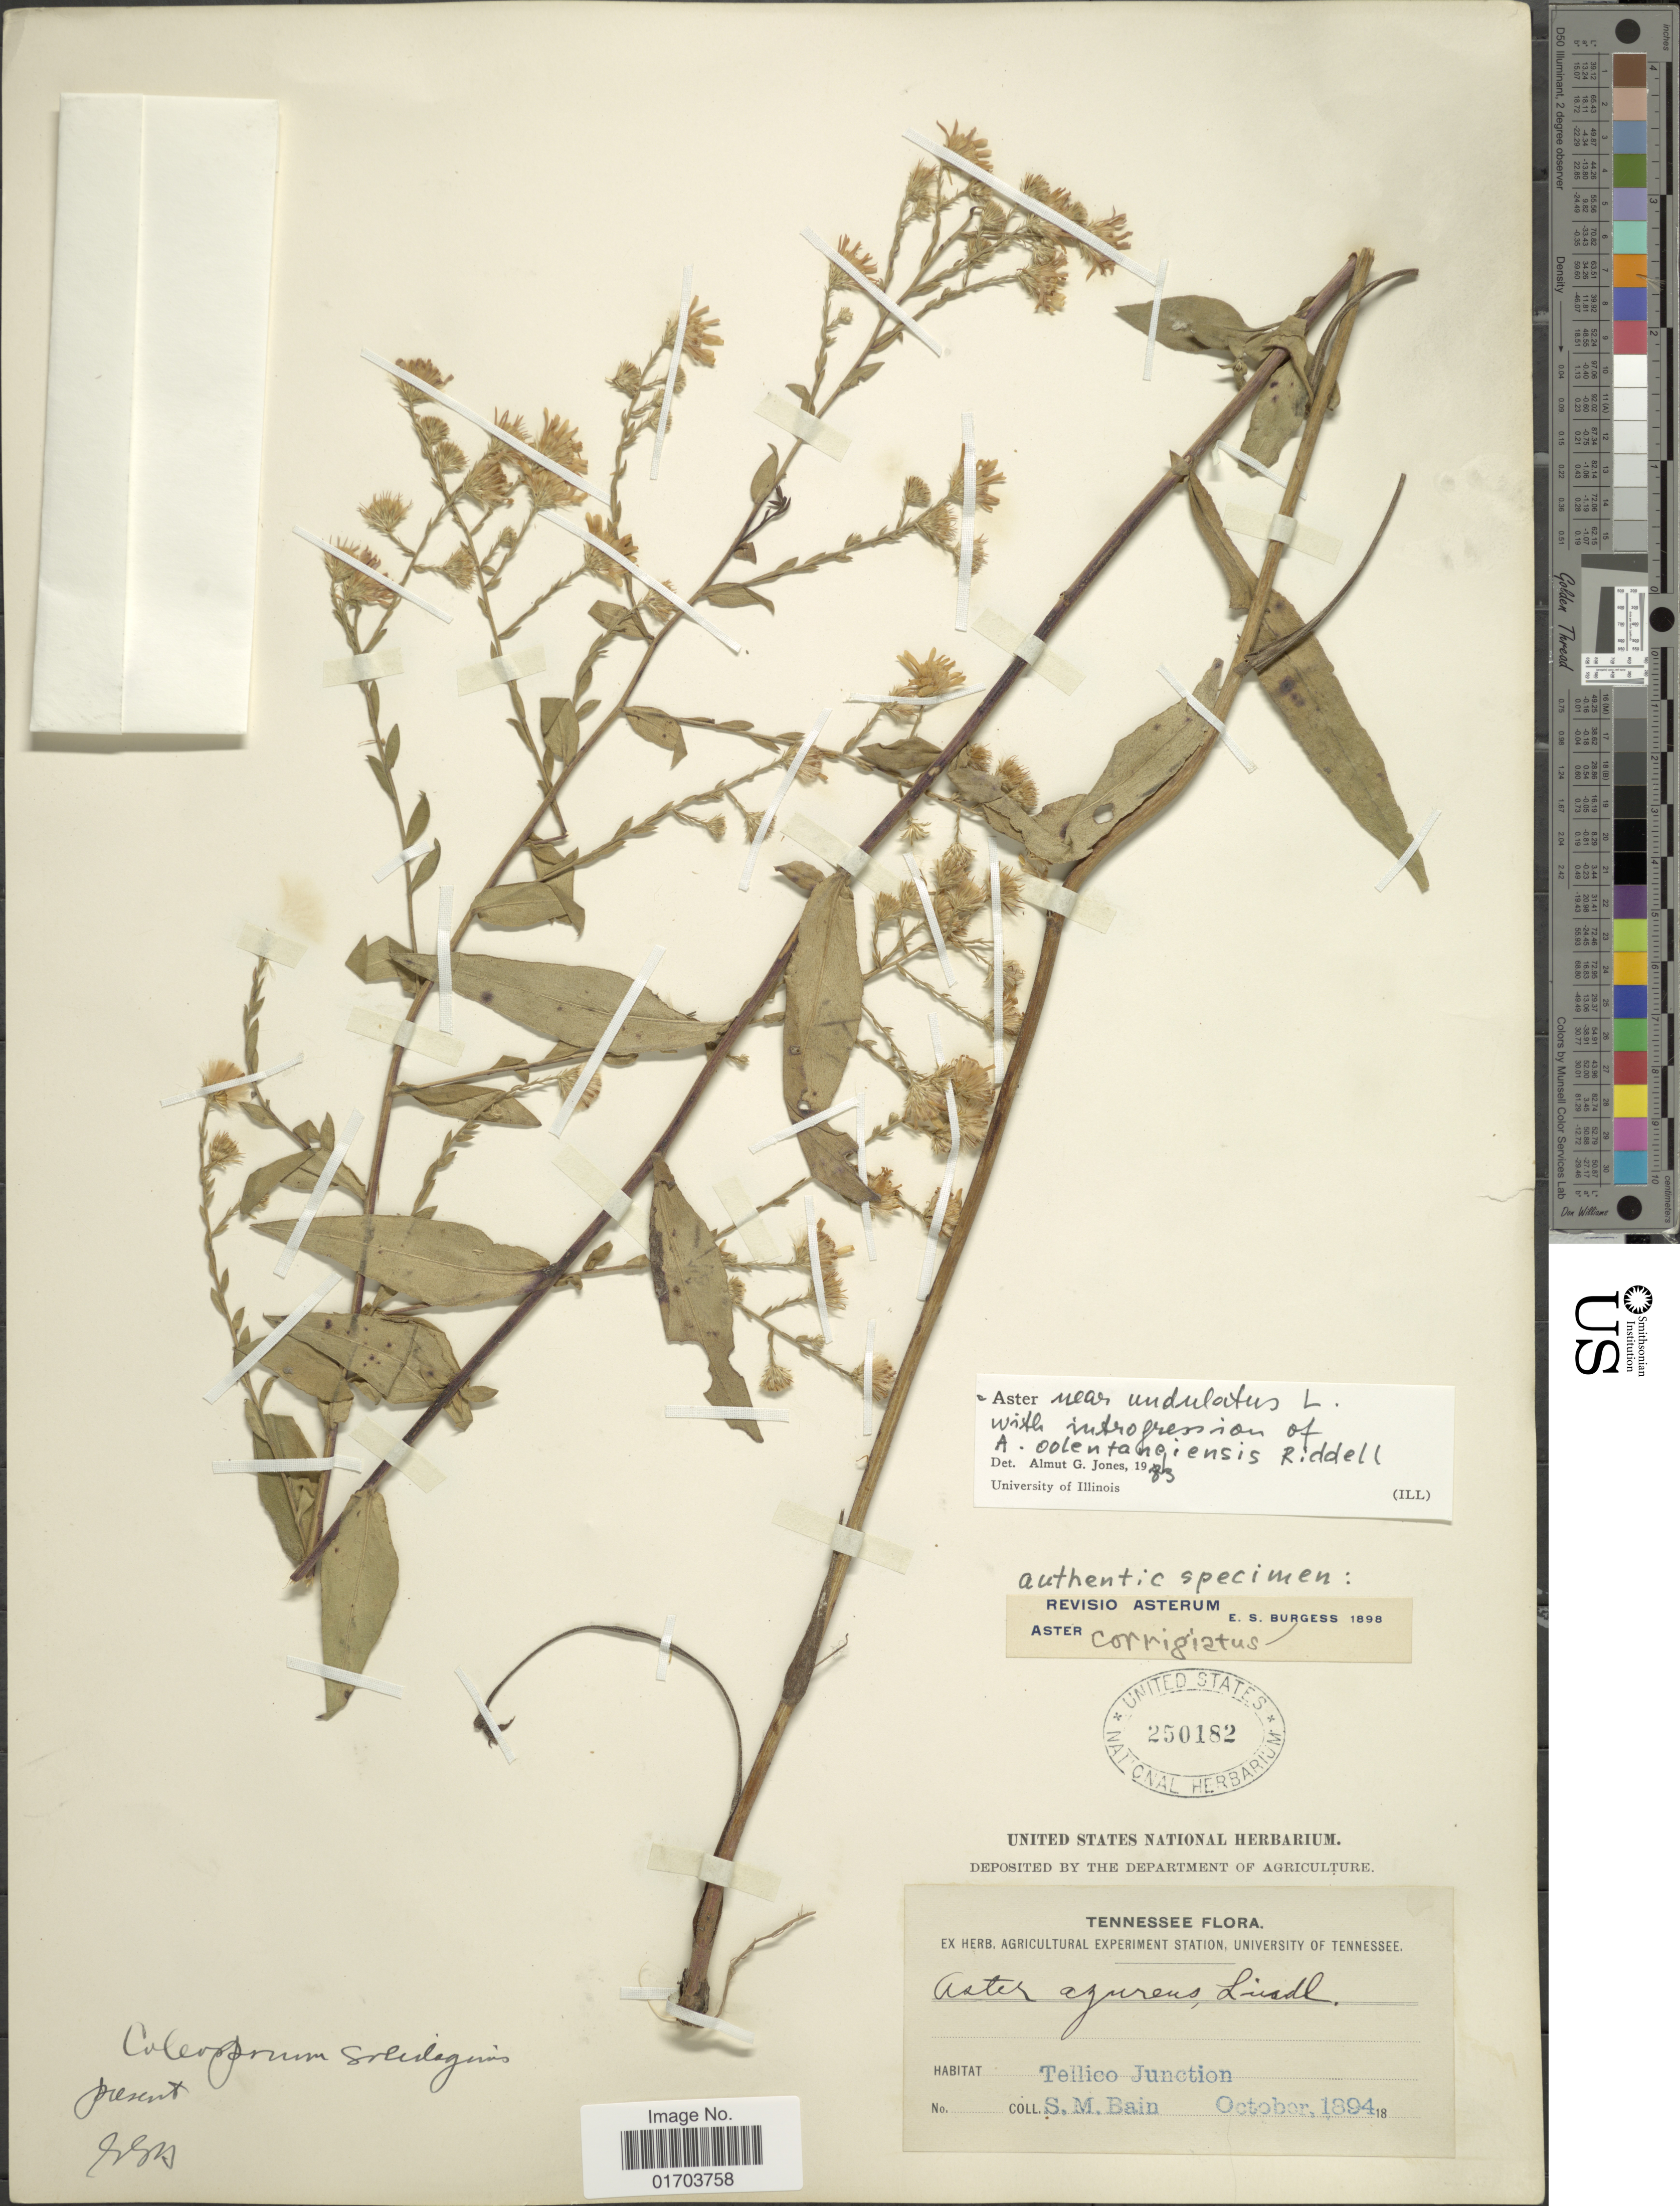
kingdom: Plantae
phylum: Tracheophyta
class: Magnoliopsida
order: Asterales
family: Asteraceae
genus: Symphyotrichum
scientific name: Symphyotrichum undulatum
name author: (L.) G.L. Nesom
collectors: S. M. Bain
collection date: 1894-10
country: United States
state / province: Tennessee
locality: Tellico Junction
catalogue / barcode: US 250182